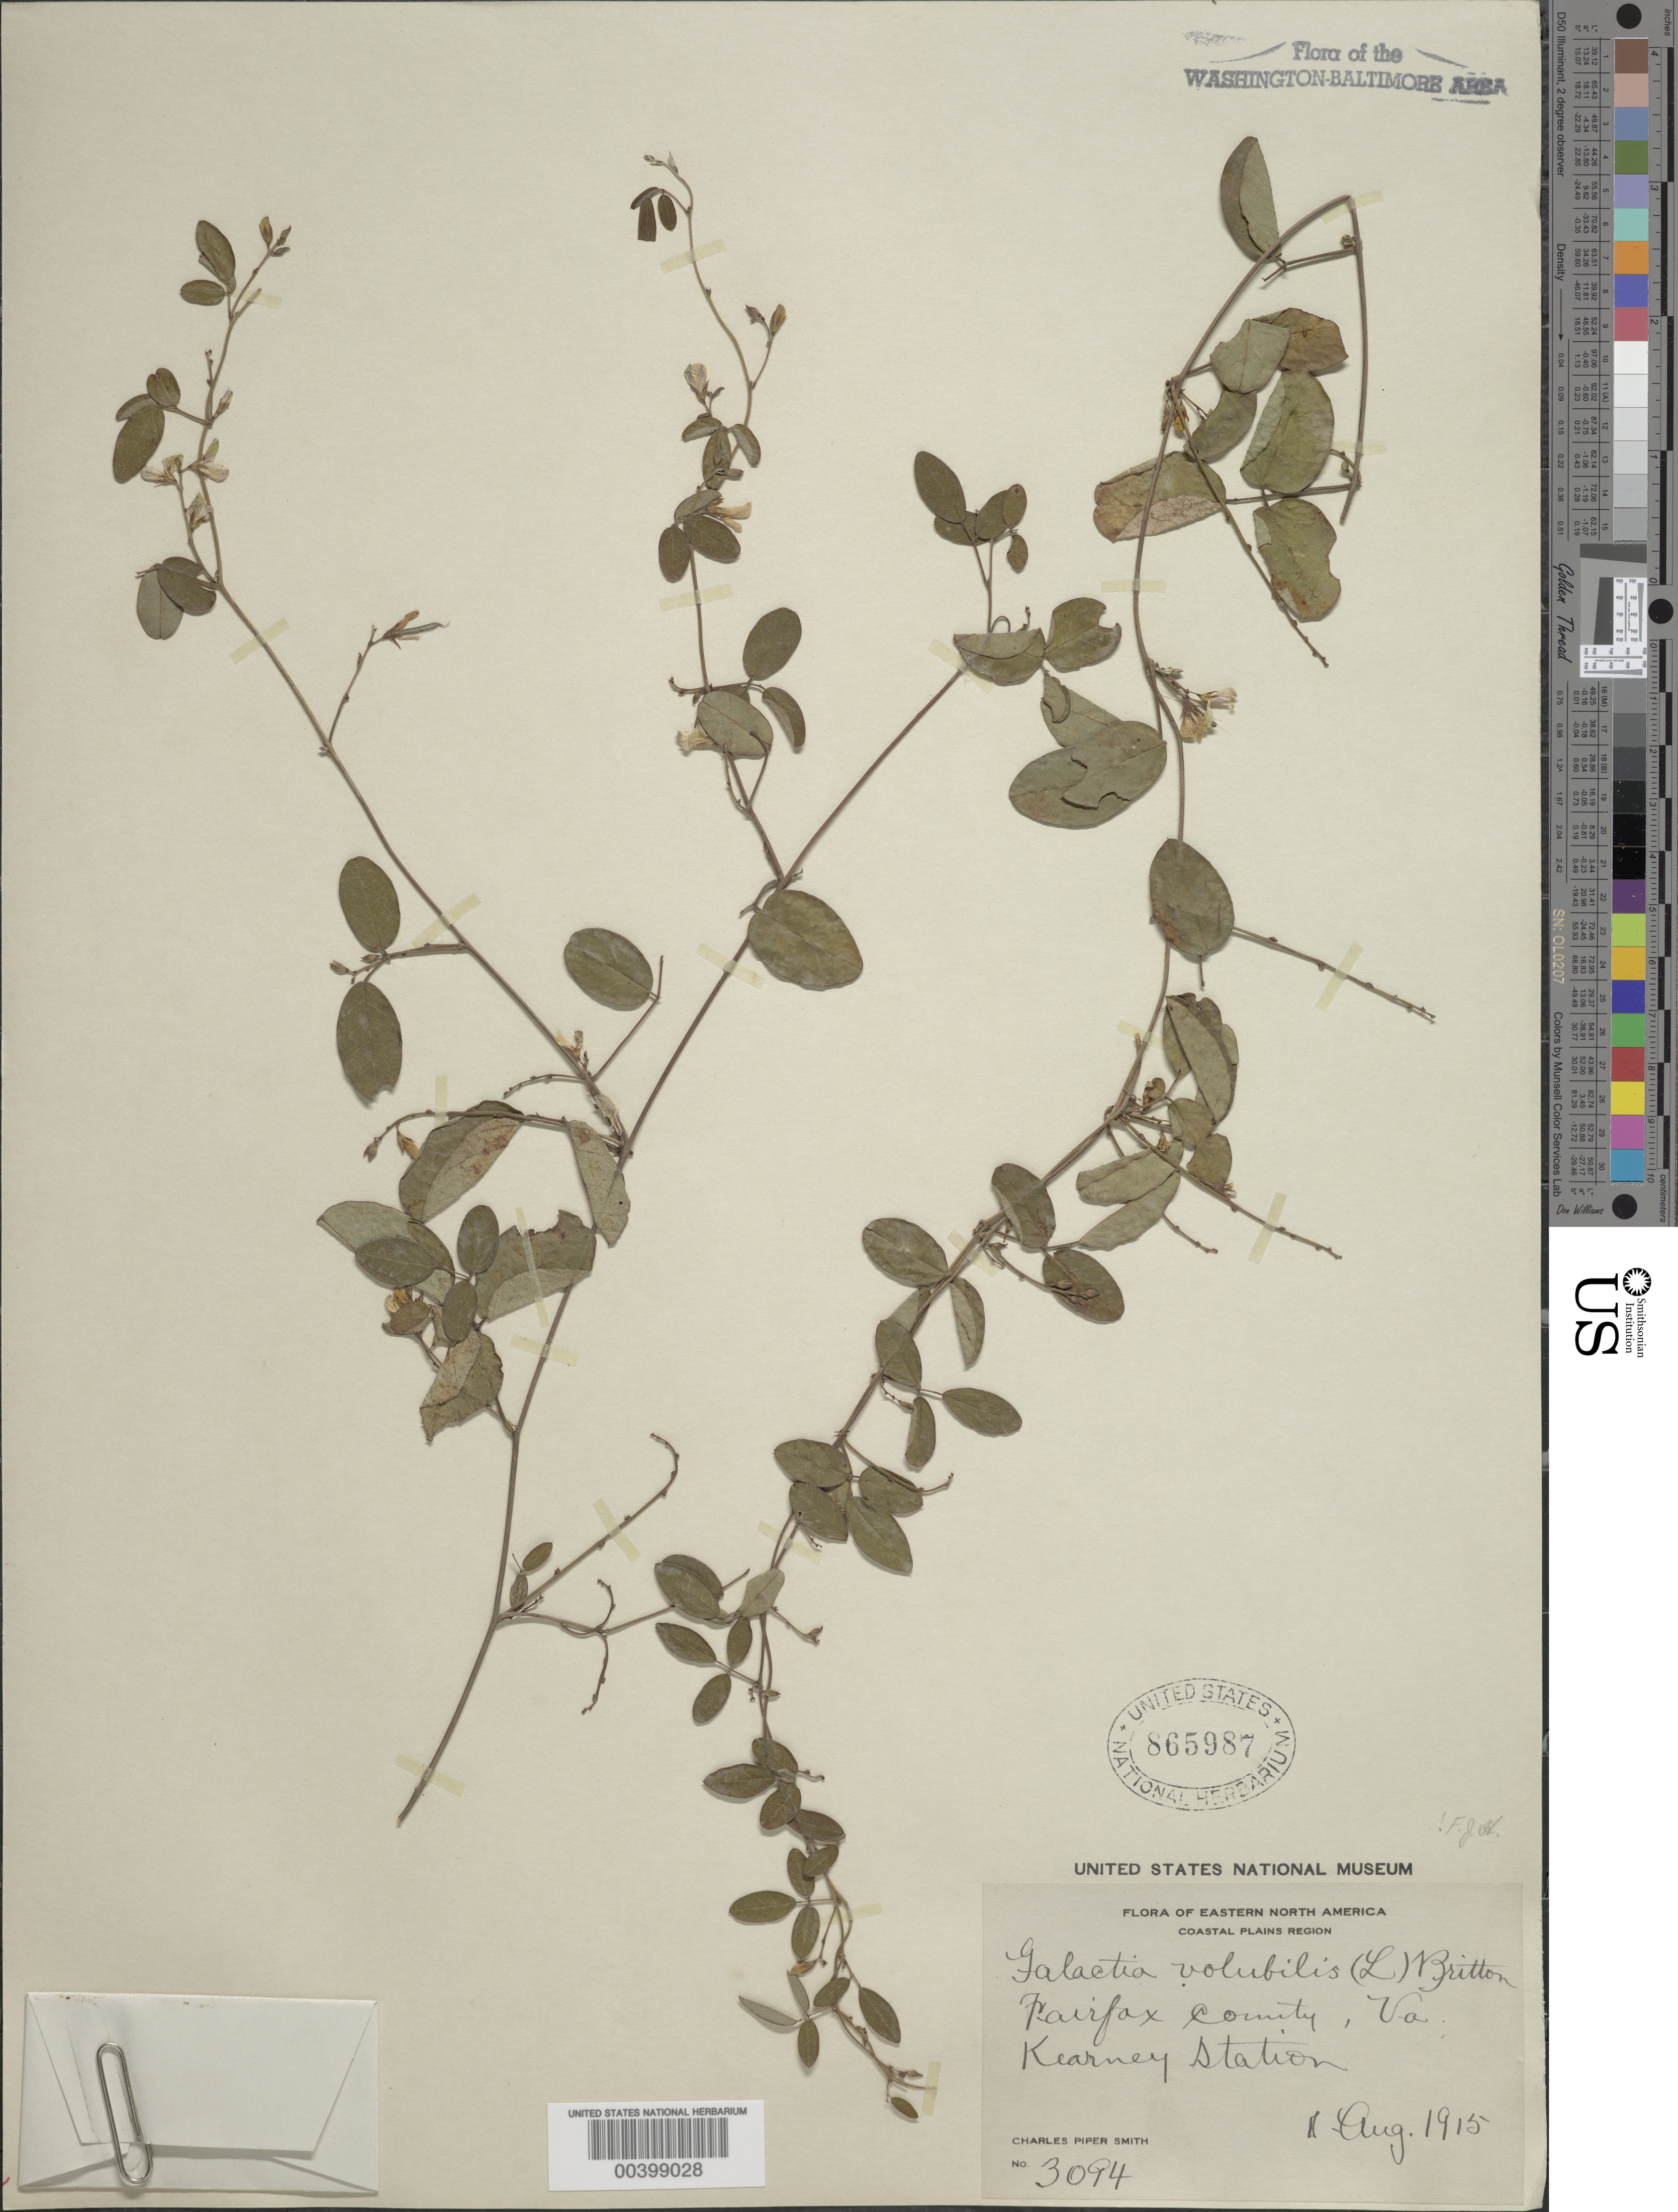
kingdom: Plantae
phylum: Tracheophyta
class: Magnoliopsida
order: Fabales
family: Fabaceae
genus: Galactia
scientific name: Galactia volubilis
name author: (L.) Britton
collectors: C. P. Smith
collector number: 3094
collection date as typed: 01 Aug 1915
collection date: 1915-08-01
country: United States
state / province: Virginia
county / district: Fairfax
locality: Kearney Station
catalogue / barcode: US 865987